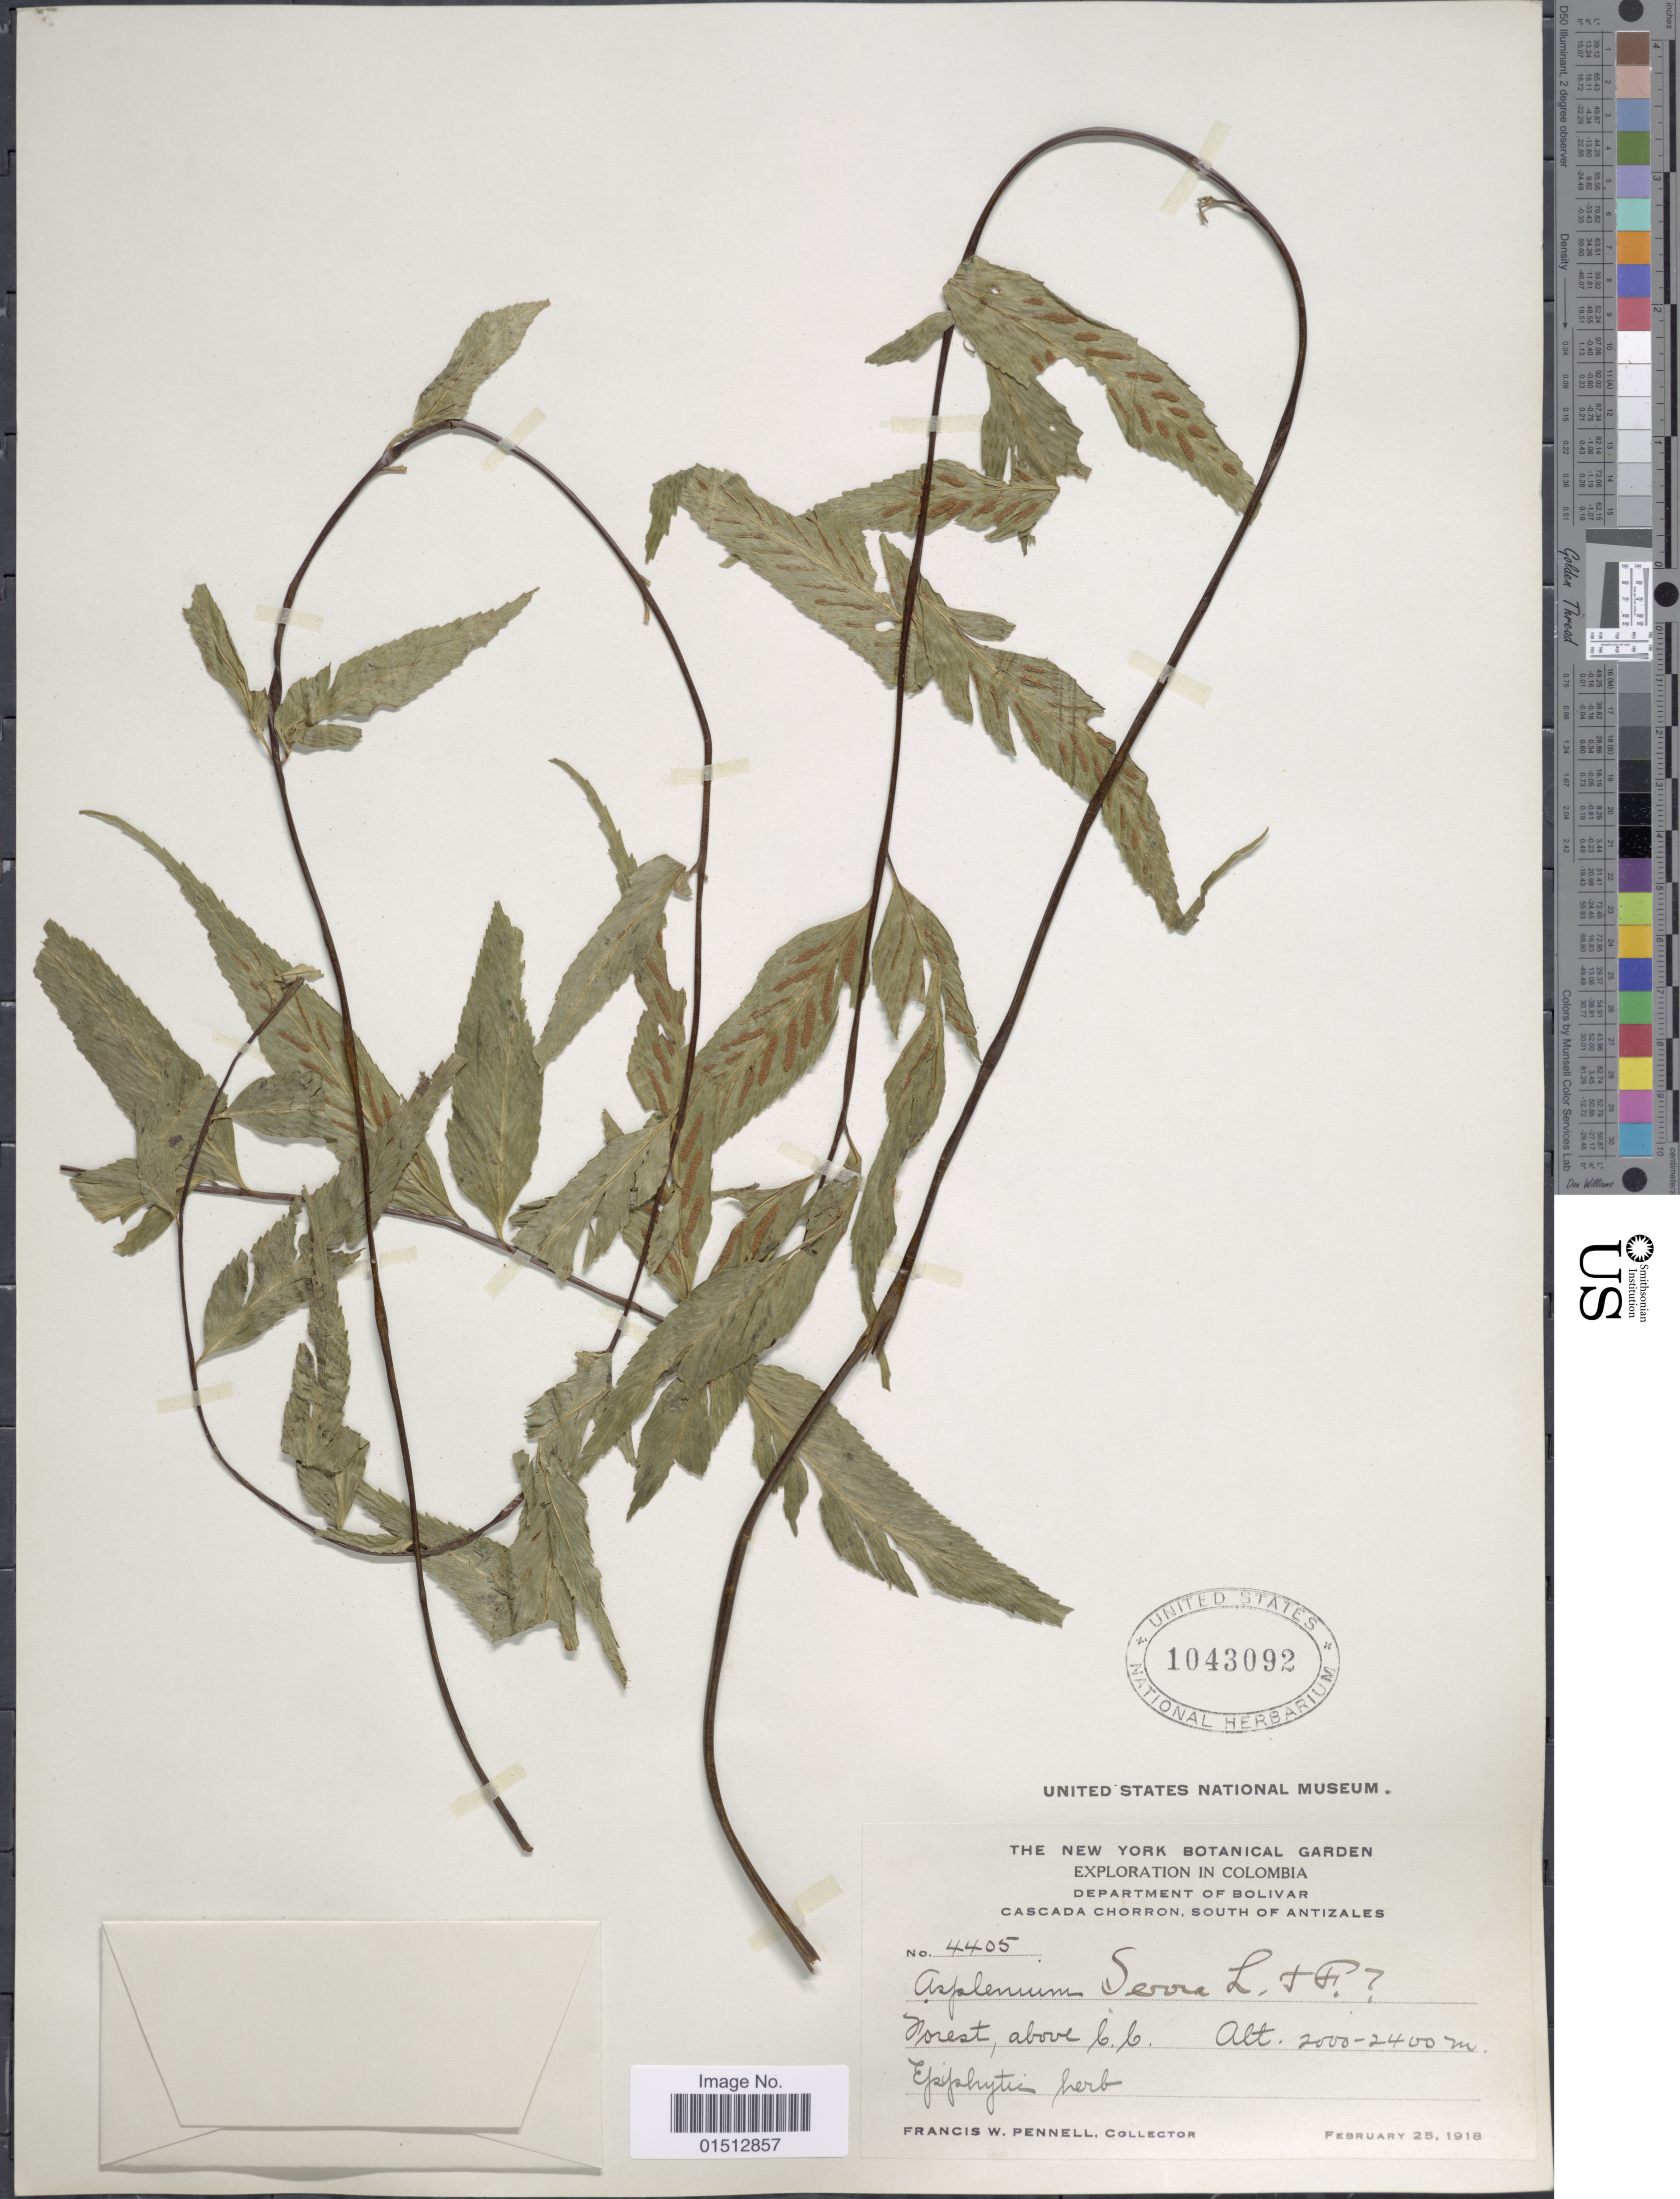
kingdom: Plantae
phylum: Tracheophyta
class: Polypodiopsida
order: Polypodiales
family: Aspleniaceae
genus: Asplenium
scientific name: Asplenium serra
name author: Langsd. & Fisch.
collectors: F. W. Pennell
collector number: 4405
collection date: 1918-02-25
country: Colombia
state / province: Bolívar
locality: Colombia, Department of Bolivar, Cascade Chorron, South of Antizales. Forest above b.b.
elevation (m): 2000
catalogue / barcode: US 1043092